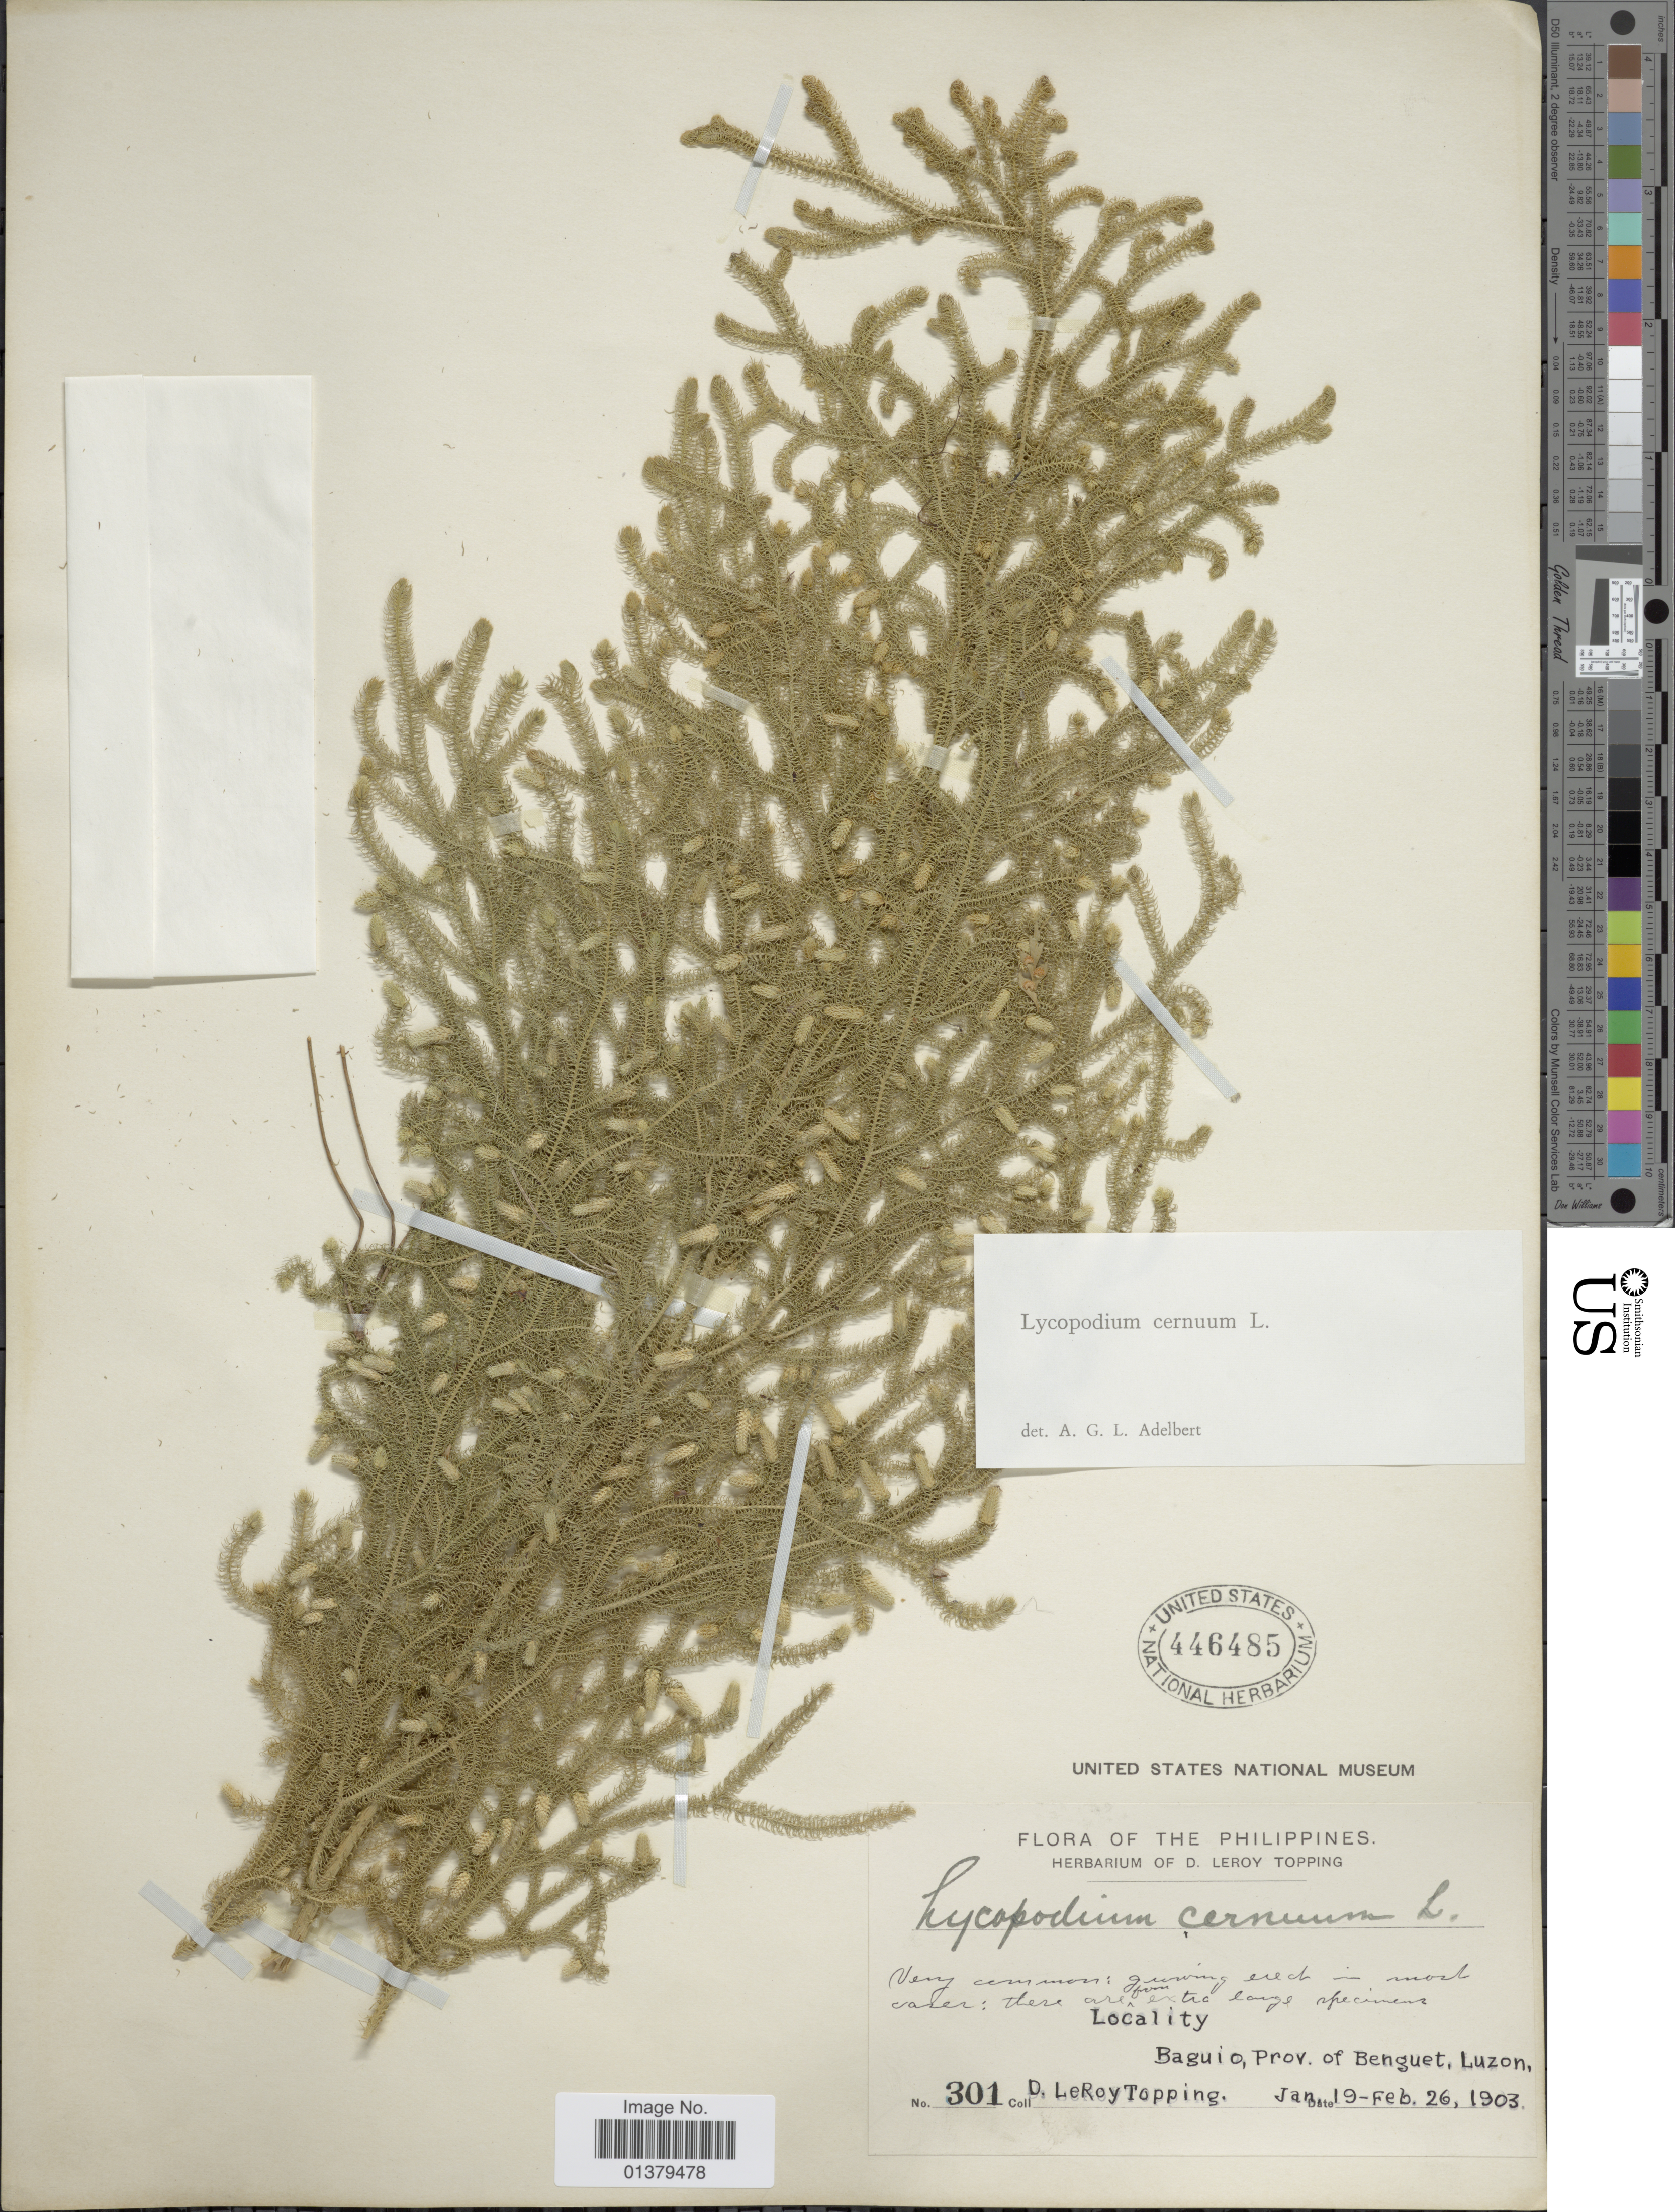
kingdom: Plantae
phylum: Tracheophyta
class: Lycopodiopsida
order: Lycopodiales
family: Lycopodiaceae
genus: Palhinhaea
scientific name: Palhinhaea cernua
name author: (L.) Vasc. & Franco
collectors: D. L. Topping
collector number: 301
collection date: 1903-01-19/1903-02-26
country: Philippines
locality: Baguio, Prov. of benguet, Luzon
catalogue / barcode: US 446485